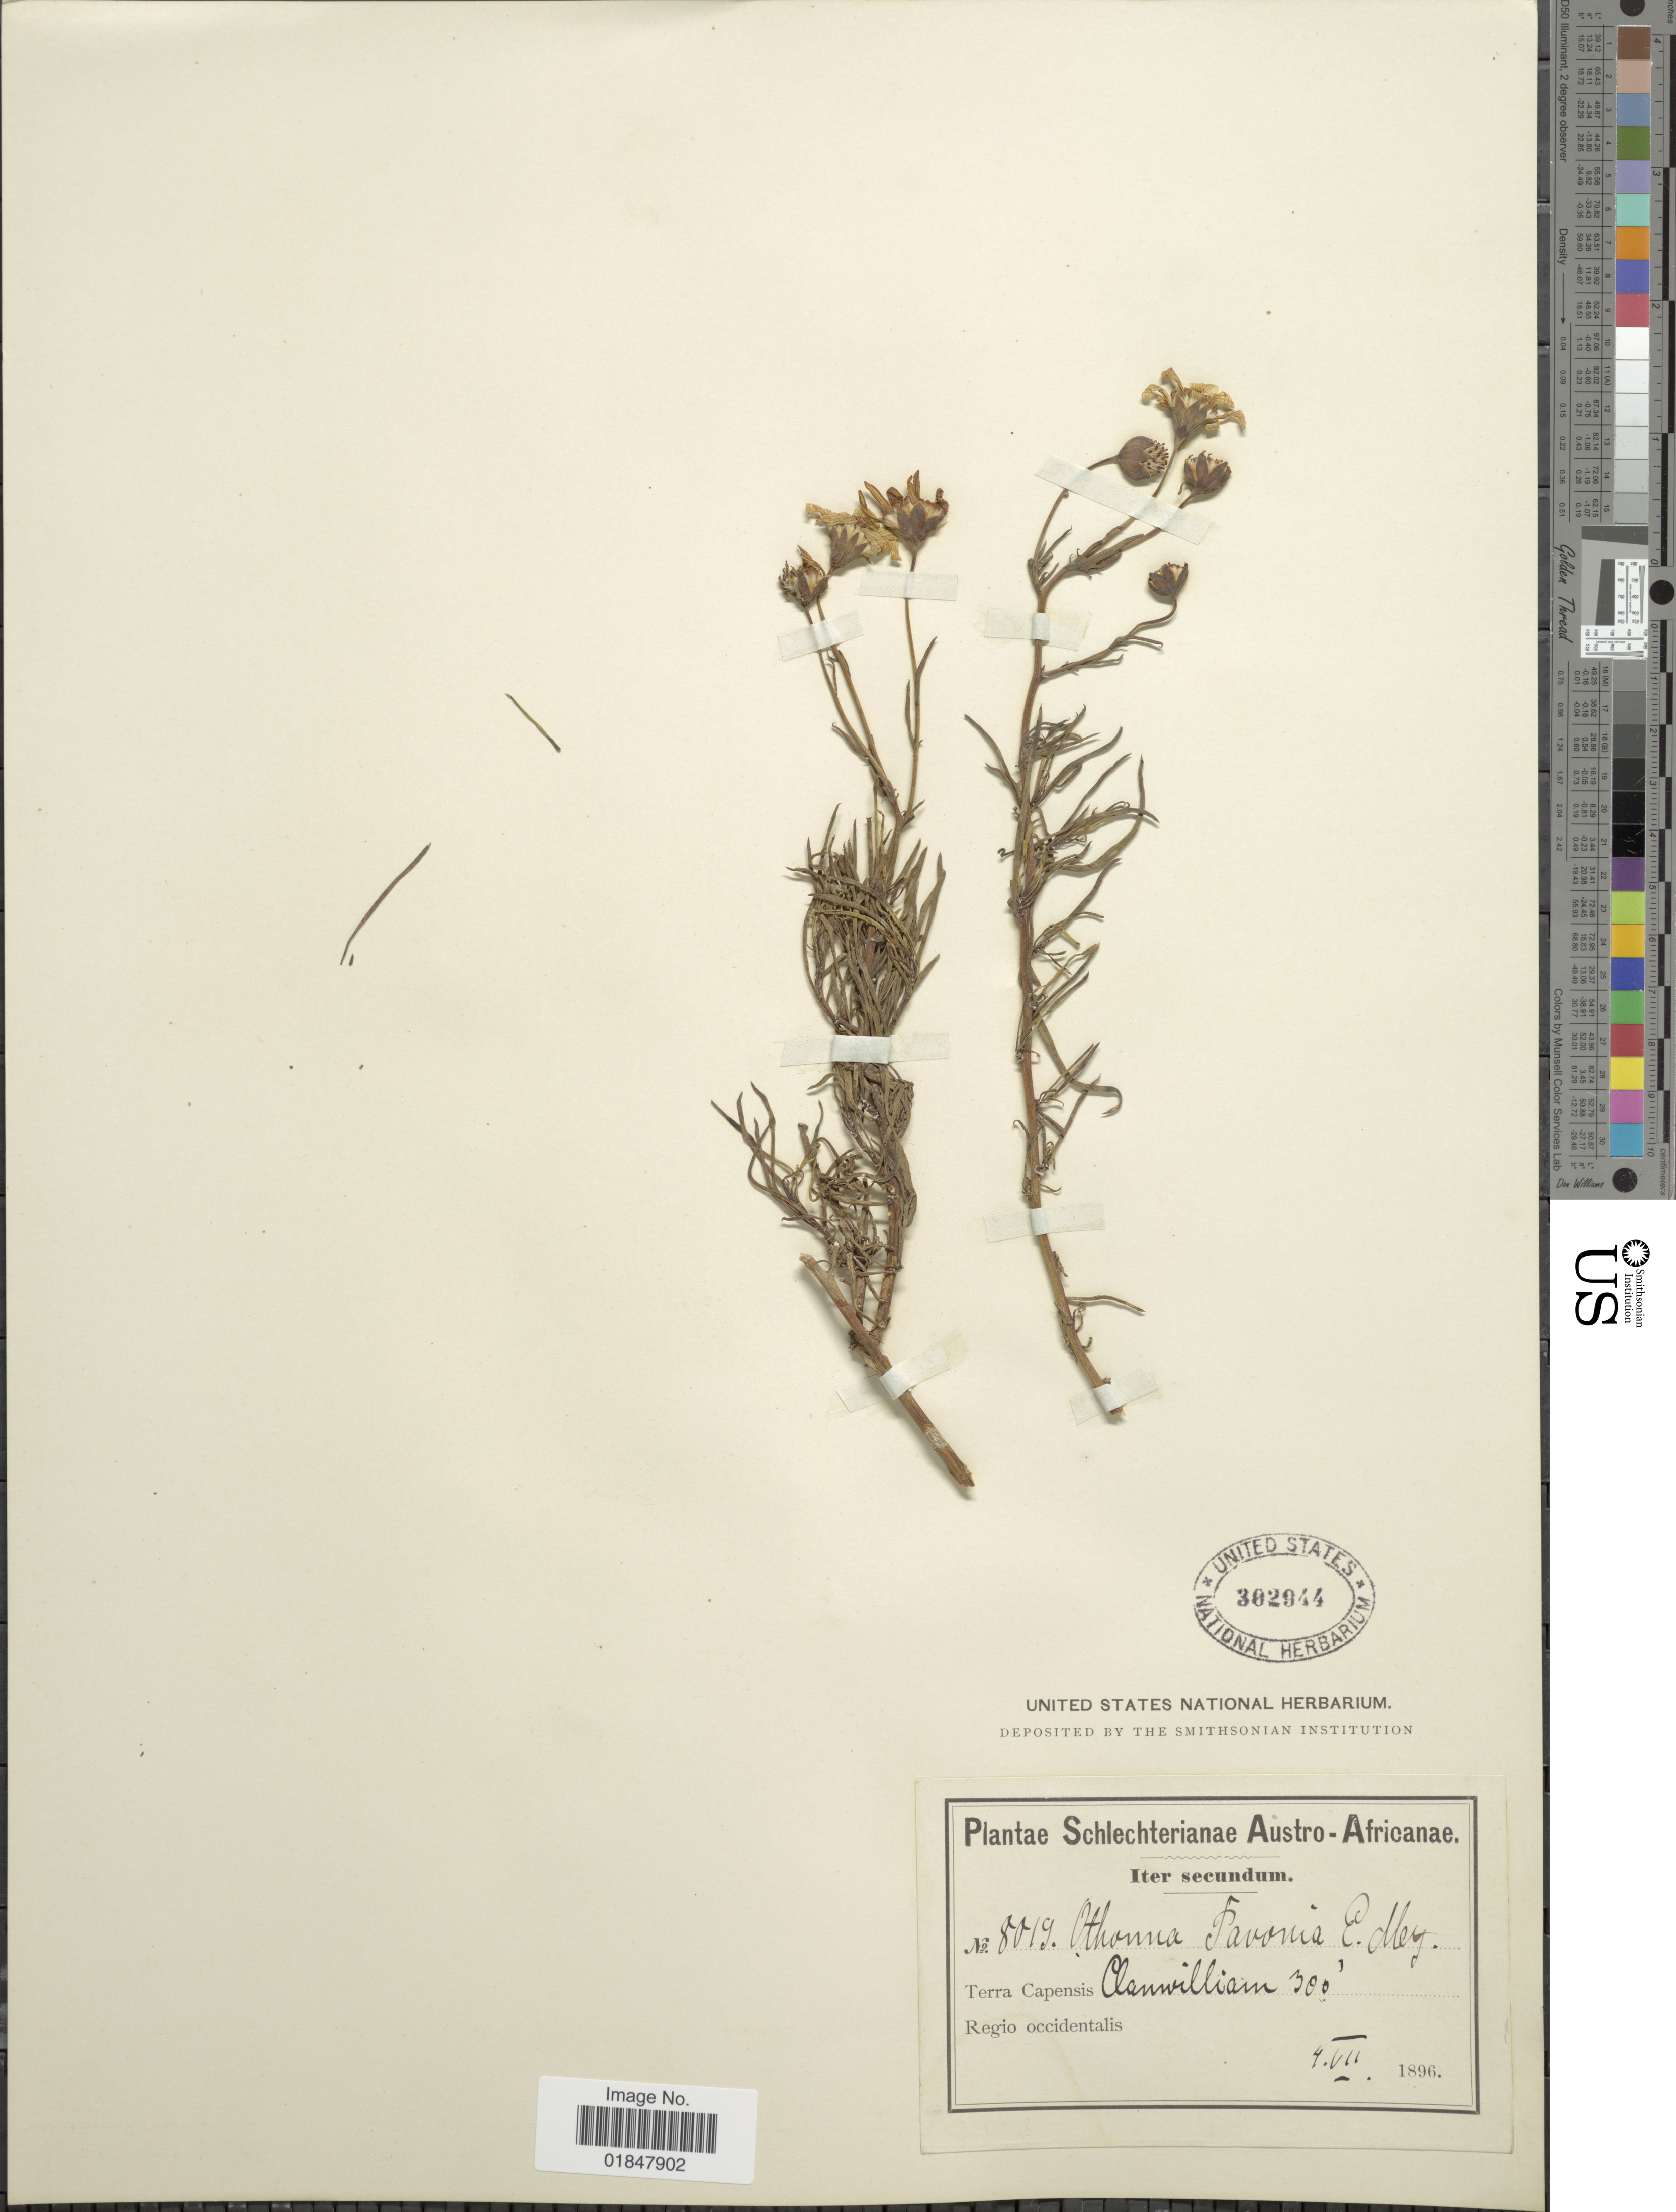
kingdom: Plantae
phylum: Tracheophyta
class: Magnoliopsida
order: Asterales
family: Asteraceae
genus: Othonna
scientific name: Othonna pavonia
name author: E. Mey.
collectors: Schlechter, --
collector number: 8019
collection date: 1896-07-04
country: South Africa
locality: Austro-Africanae, Terra Capensis Clanwilliam. Regio occidentalis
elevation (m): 91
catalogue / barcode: US 302944